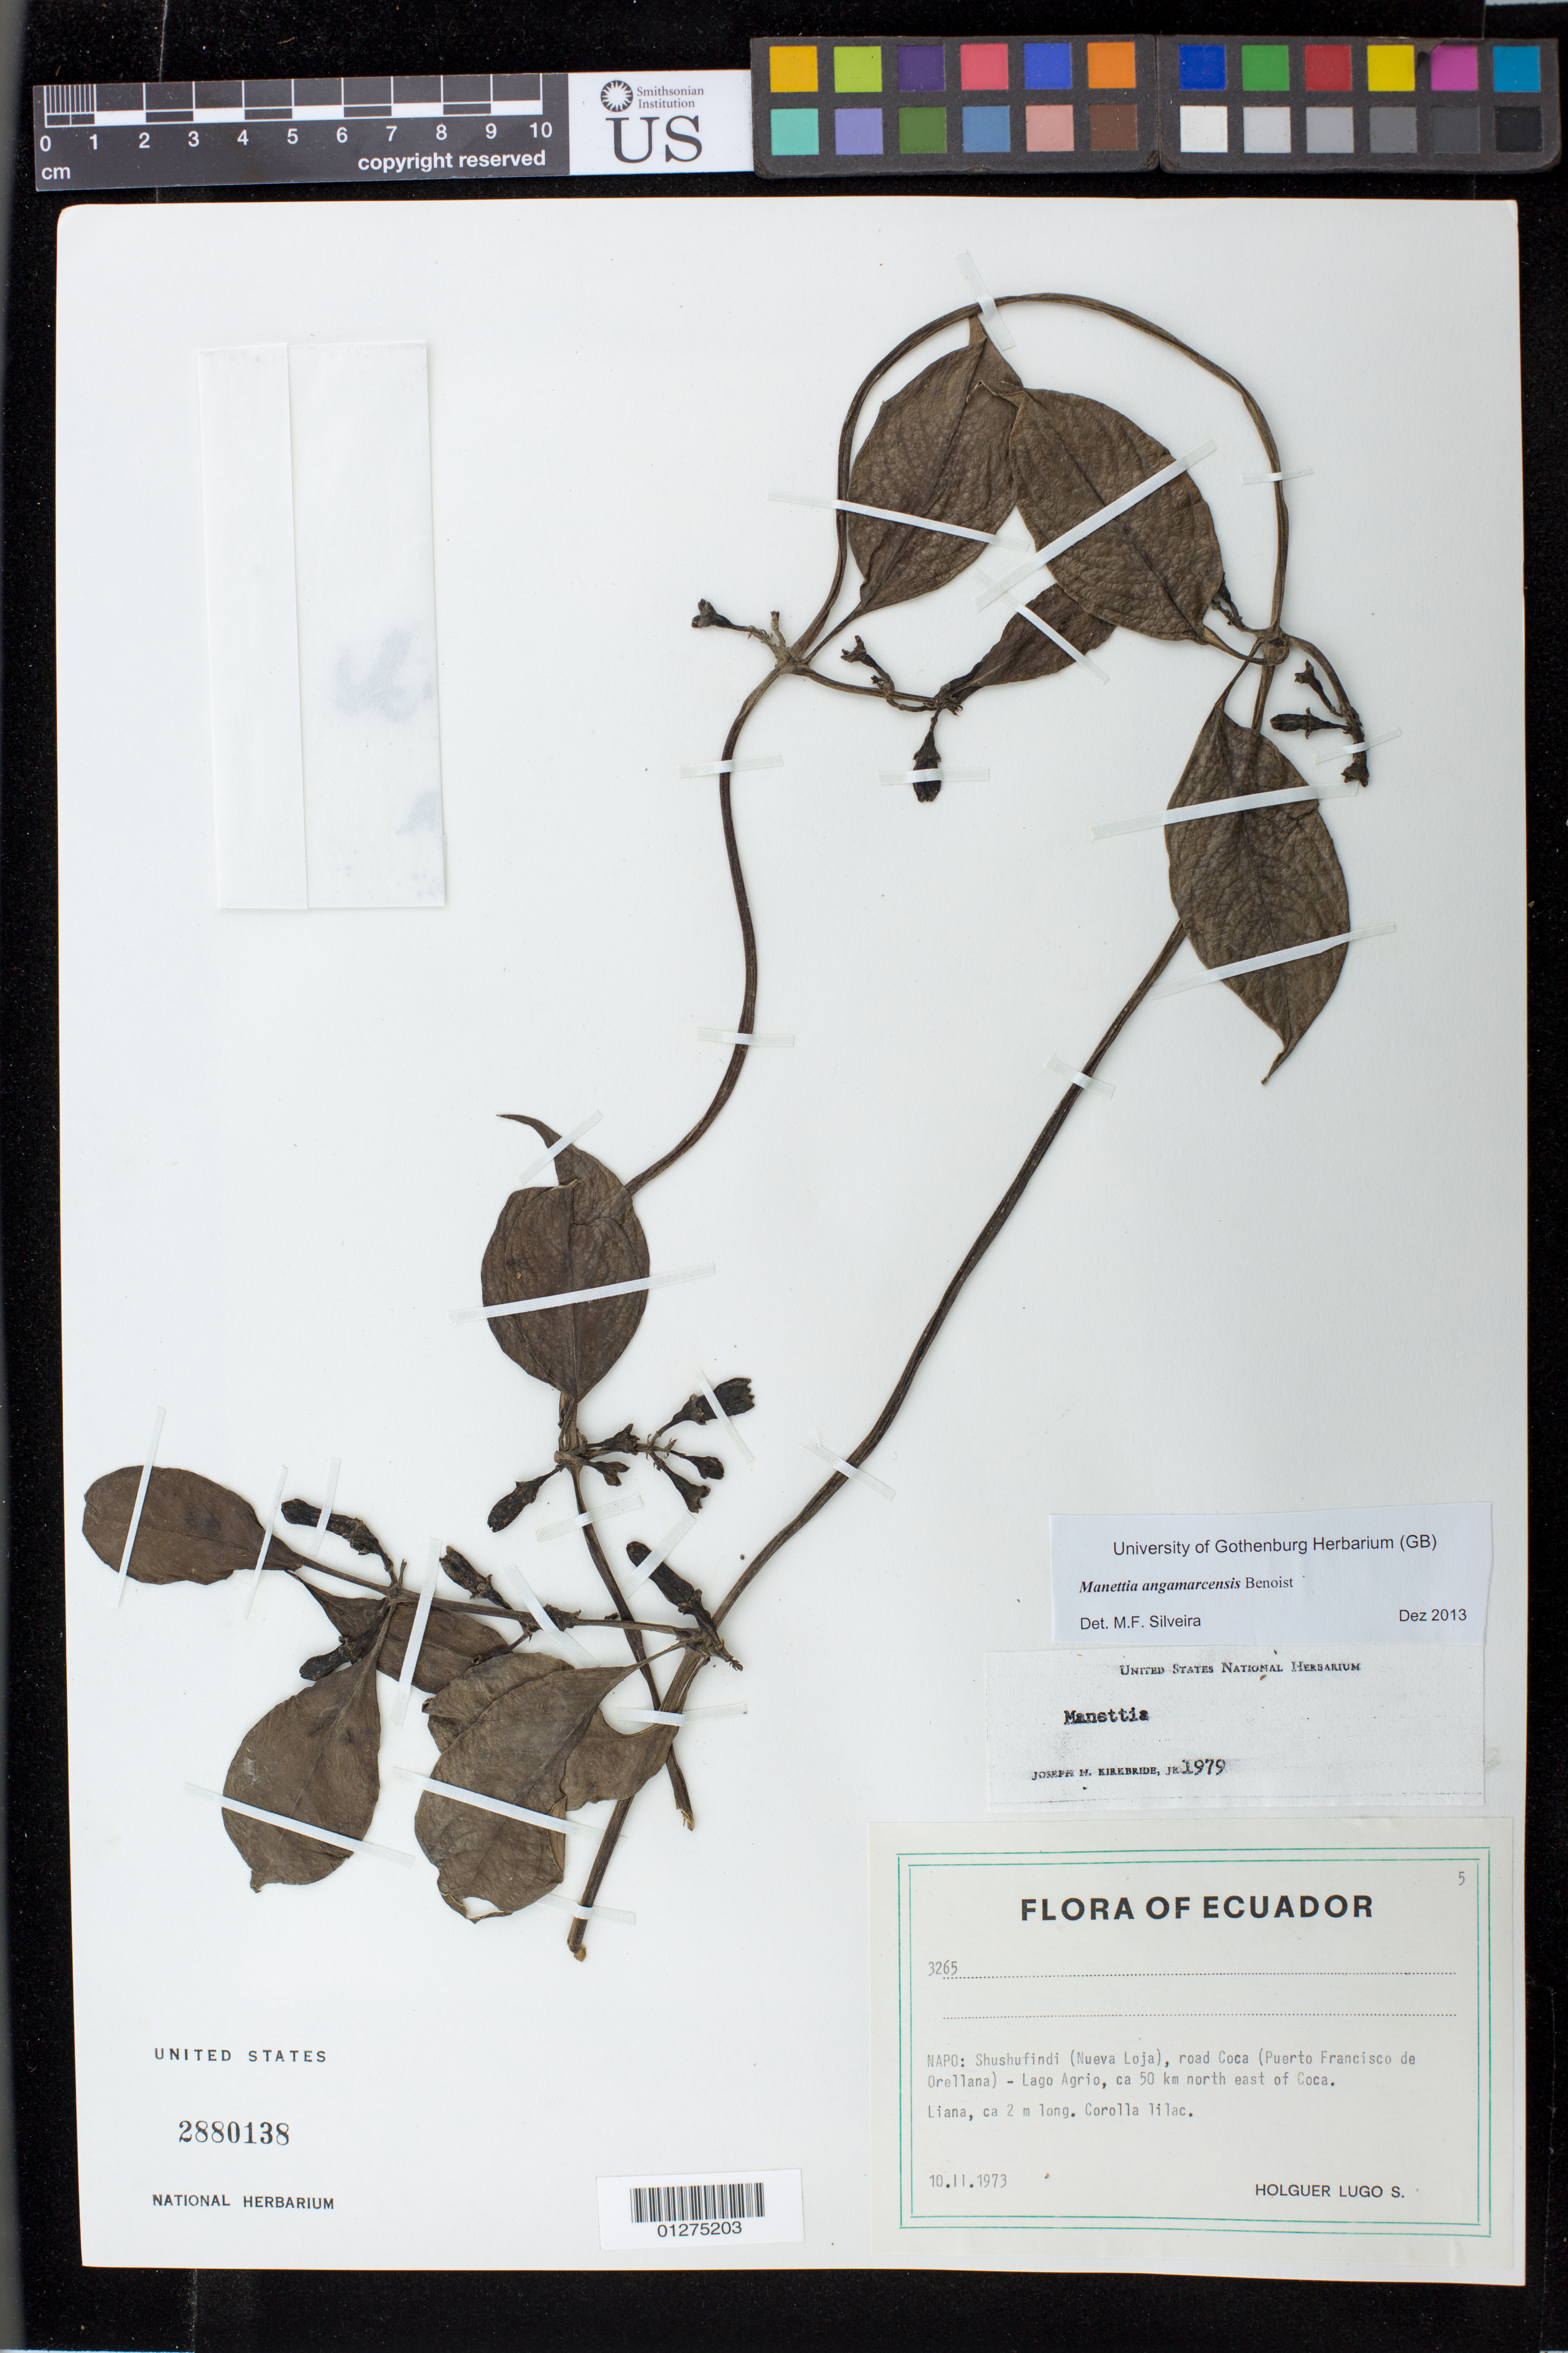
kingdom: Plantae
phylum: Tracheophyta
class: Magnoliopsida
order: Gentianales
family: Rubiaceae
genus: Manettia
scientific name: Manettia angamarcensis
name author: Benoist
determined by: Silveira, M. F.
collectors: L. Holguer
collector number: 3265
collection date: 1973-02-10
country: Ecuador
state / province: Napo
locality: Shushufindi (Nueva Loja), road Coca (Puerto Francisco de Orellana) - Lago Agrio, ca 50 km NE of Coca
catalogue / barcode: US 2880138